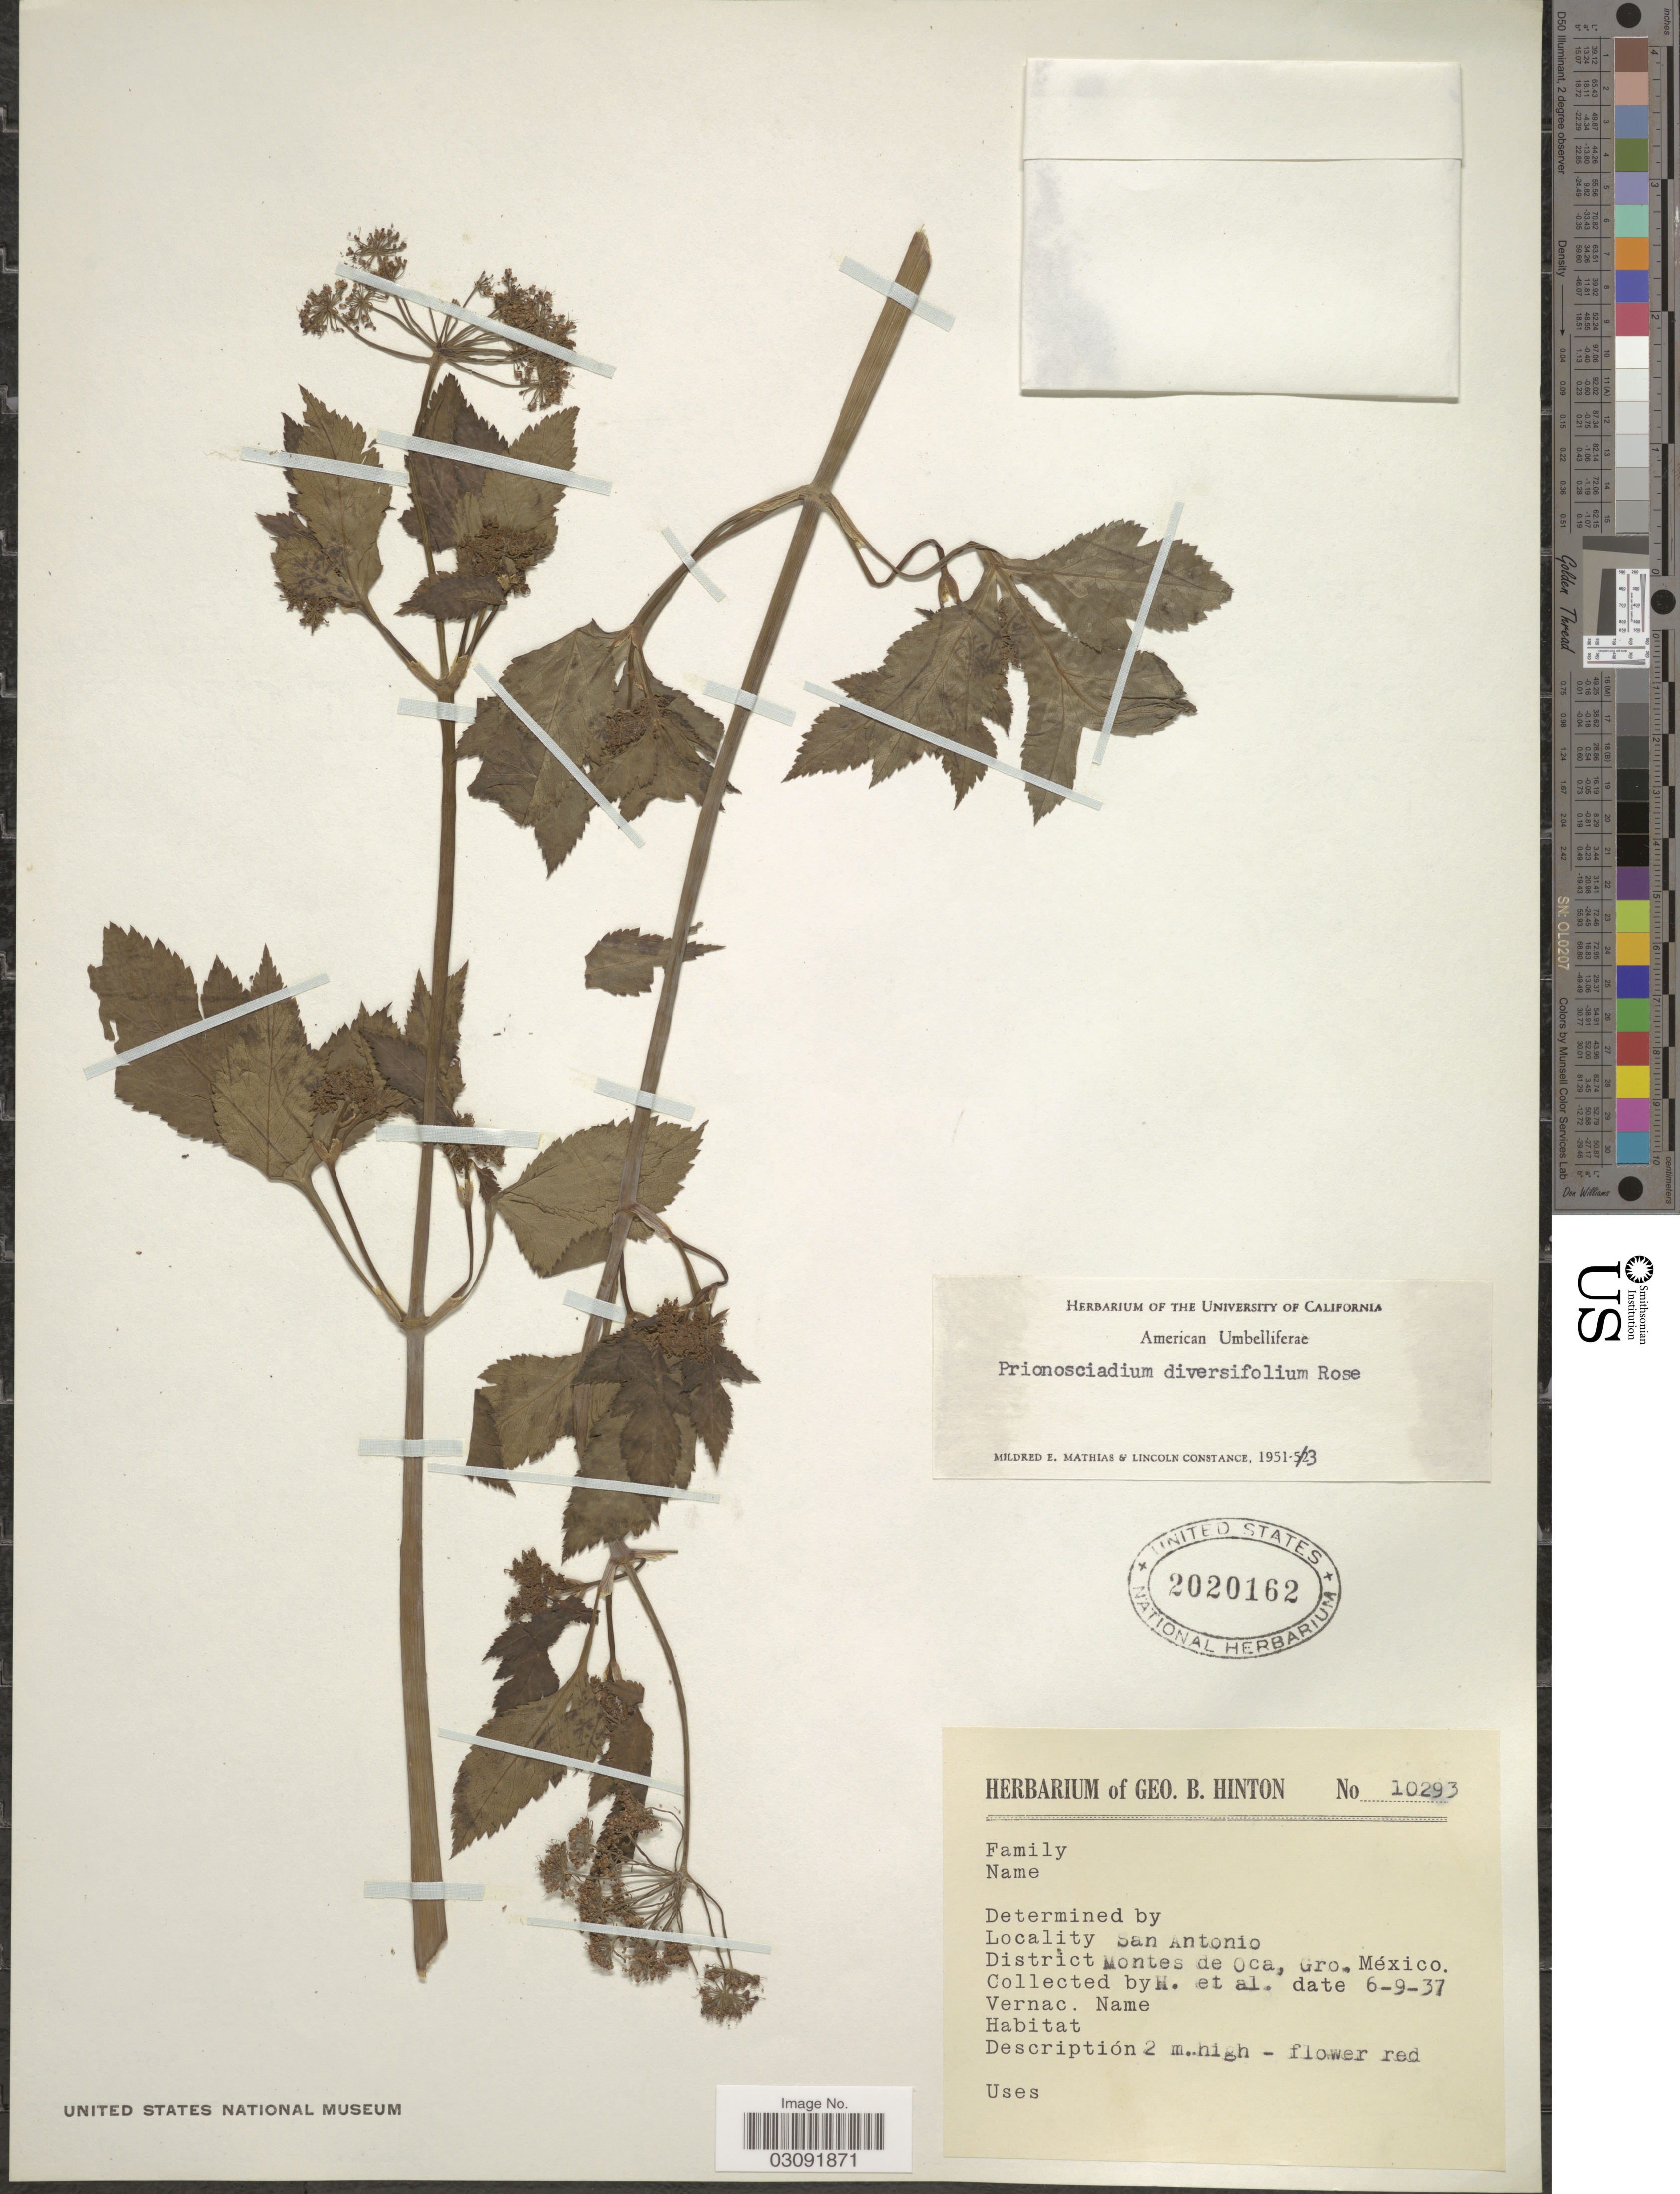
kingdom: Plantae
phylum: Tracheophyta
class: Magnoliopsida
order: Apiales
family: Apiaceae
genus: Prionosciadium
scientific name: Prionosciadium diversifolium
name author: Rose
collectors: G. B. Hinton & et al.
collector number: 10293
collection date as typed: Transcribed d/m/y: 6/9/37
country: Mexico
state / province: Guerrero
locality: San Antonio. District Montes de Oca, Gro.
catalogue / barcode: US 2020162